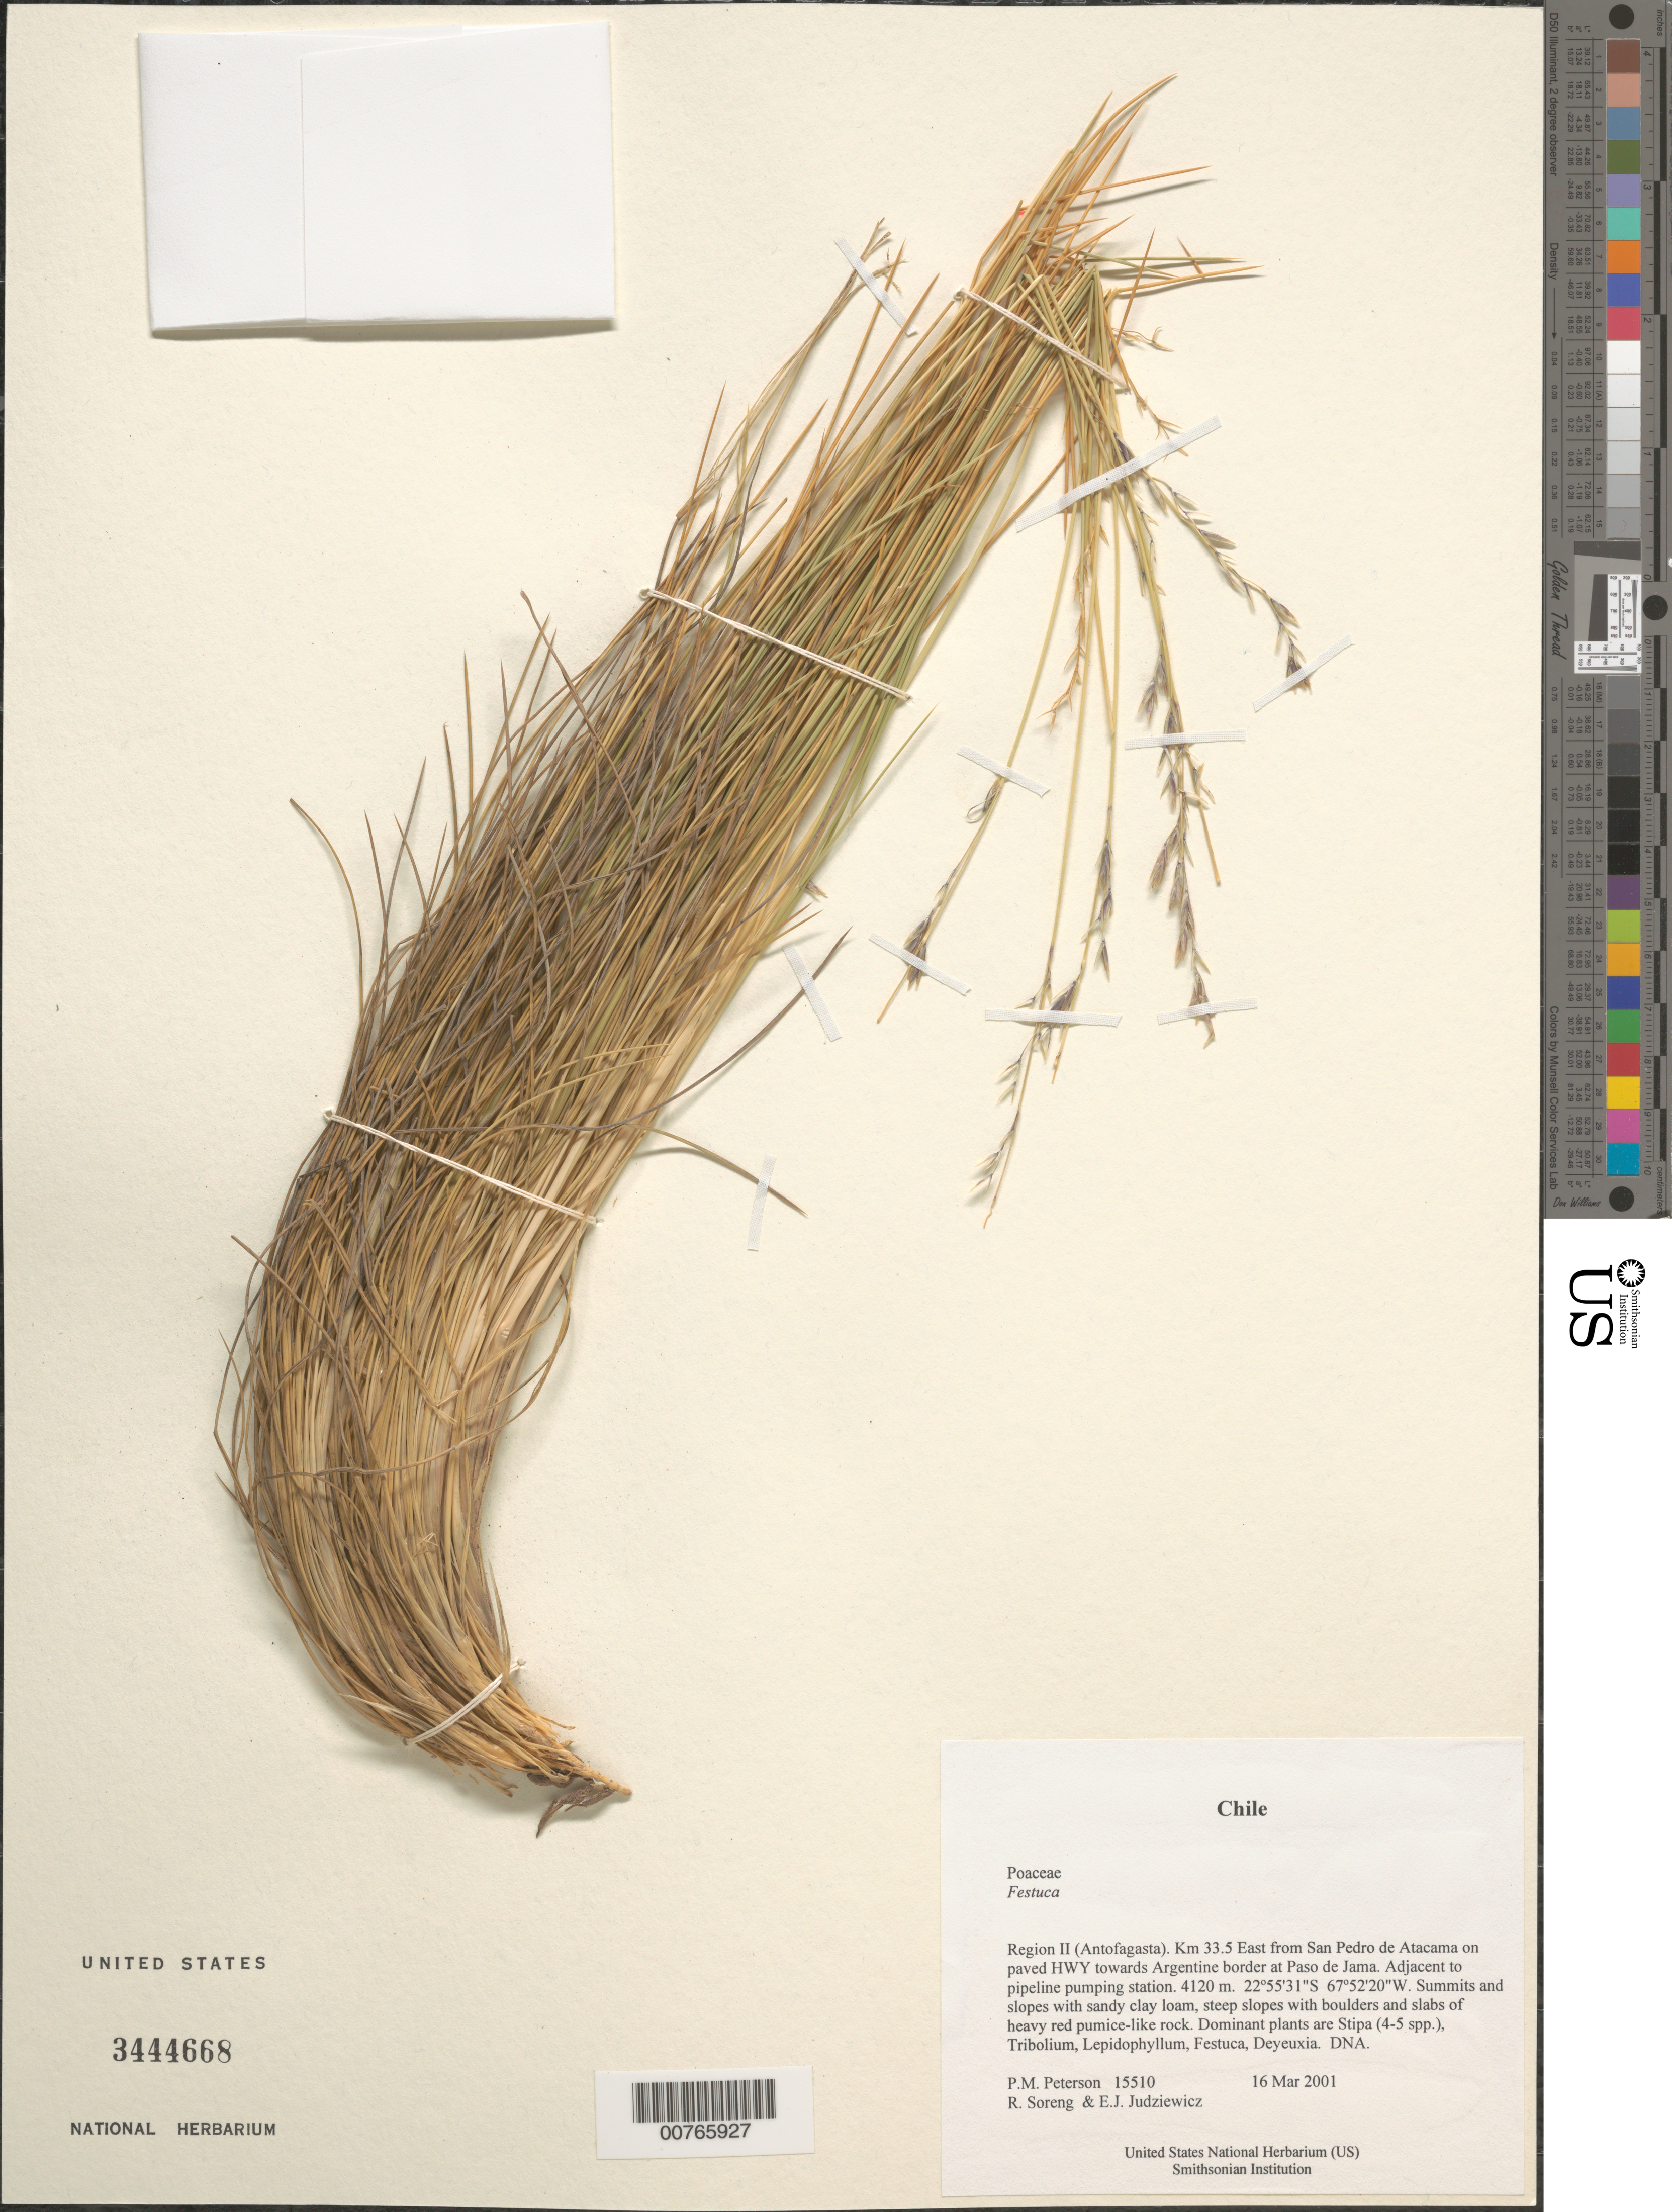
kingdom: Plantae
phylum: Tracheophyta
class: Liliopsida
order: Poales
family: Poaceae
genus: Festuca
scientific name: Festuca sp.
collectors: P. M. Peterson, R. J. Soreng & E. J. Judziewicz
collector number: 15510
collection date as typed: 16 Mar 2001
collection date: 2001-03-16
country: Chile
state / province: Antofagasta (II)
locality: Km 33.5 East from San Pedro de Atacama on paved HWY towards Argentine border at Paso de Jama. Adjacent to pipeline pumping station.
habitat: Summits and slopes with sandy clay loam, steep slopes with boulders and slabs of heavy red pumice-like rock.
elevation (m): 4120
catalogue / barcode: US 3444668